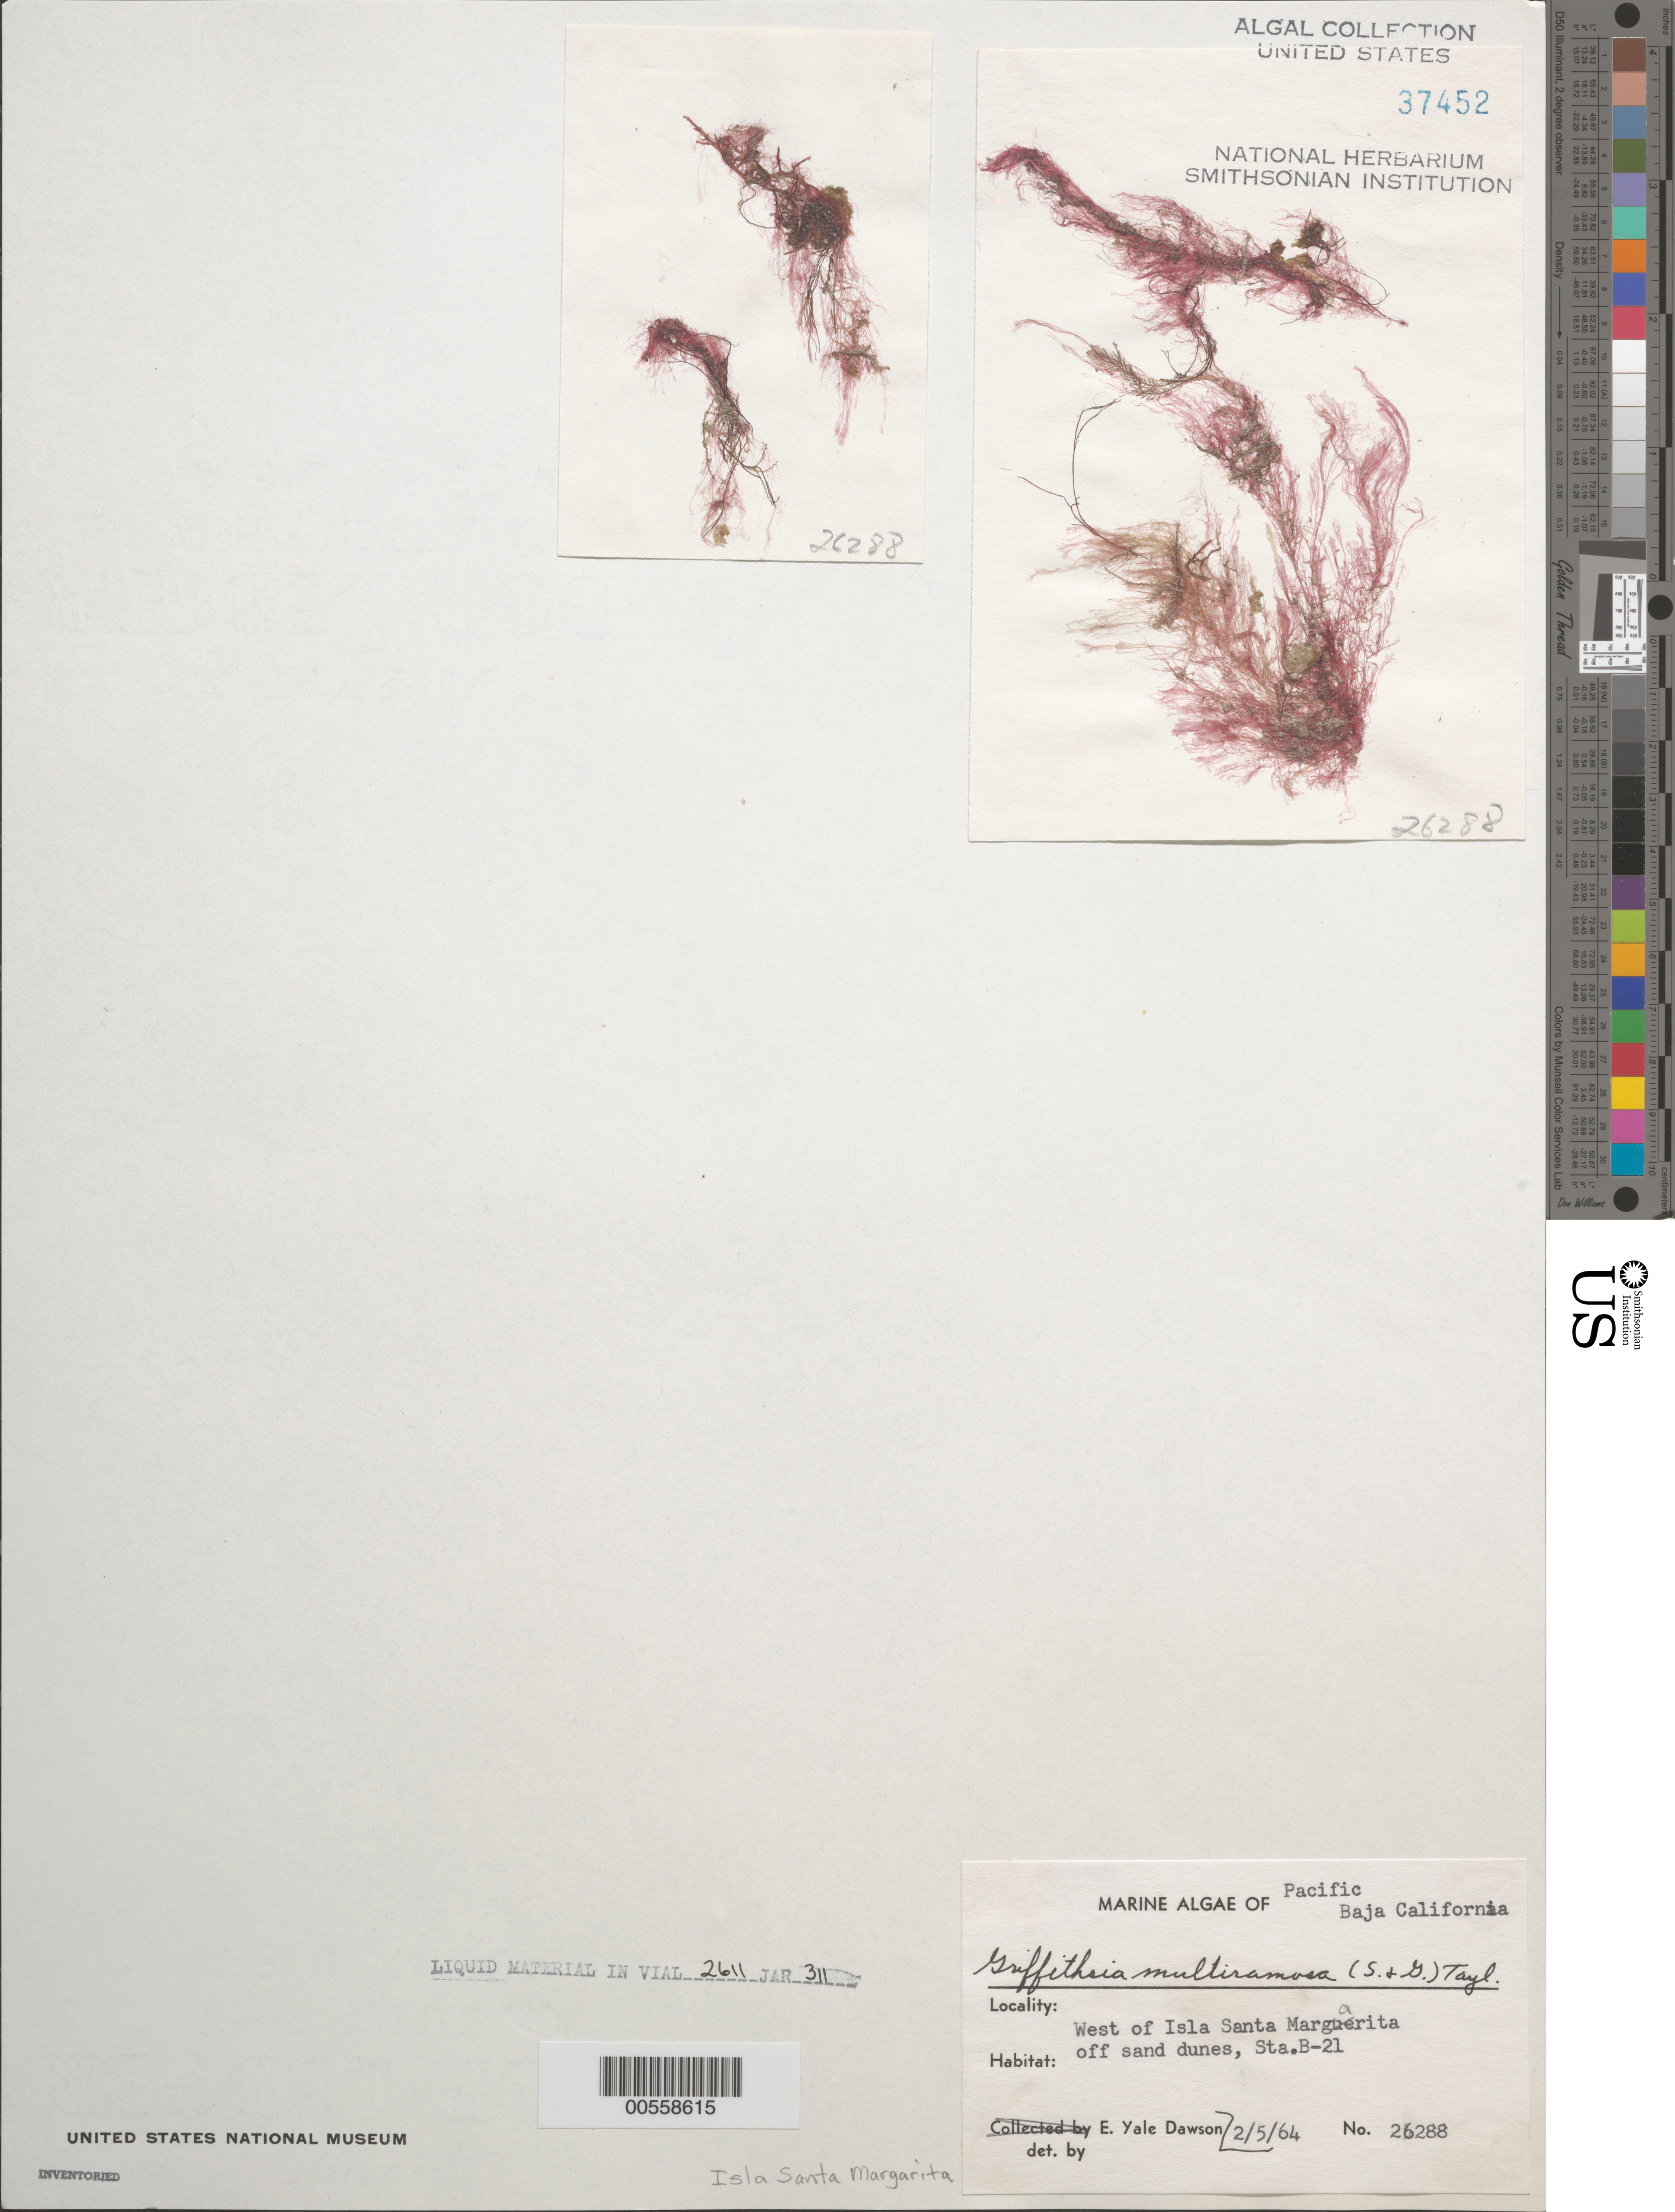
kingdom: Plantae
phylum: Rhodophyta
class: Florideophyceae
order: Ceramiales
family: Wrangeliaceae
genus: Anotrichium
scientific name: Anotrichium multiramosum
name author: (Setchell & N.L. Gardner) Baldock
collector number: EYD 26288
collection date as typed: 05 Feb 1964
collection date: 1964-02-05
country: Mexico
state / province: Baja California Sur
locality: West of Isla Santa Margarita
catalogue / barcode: US 37452